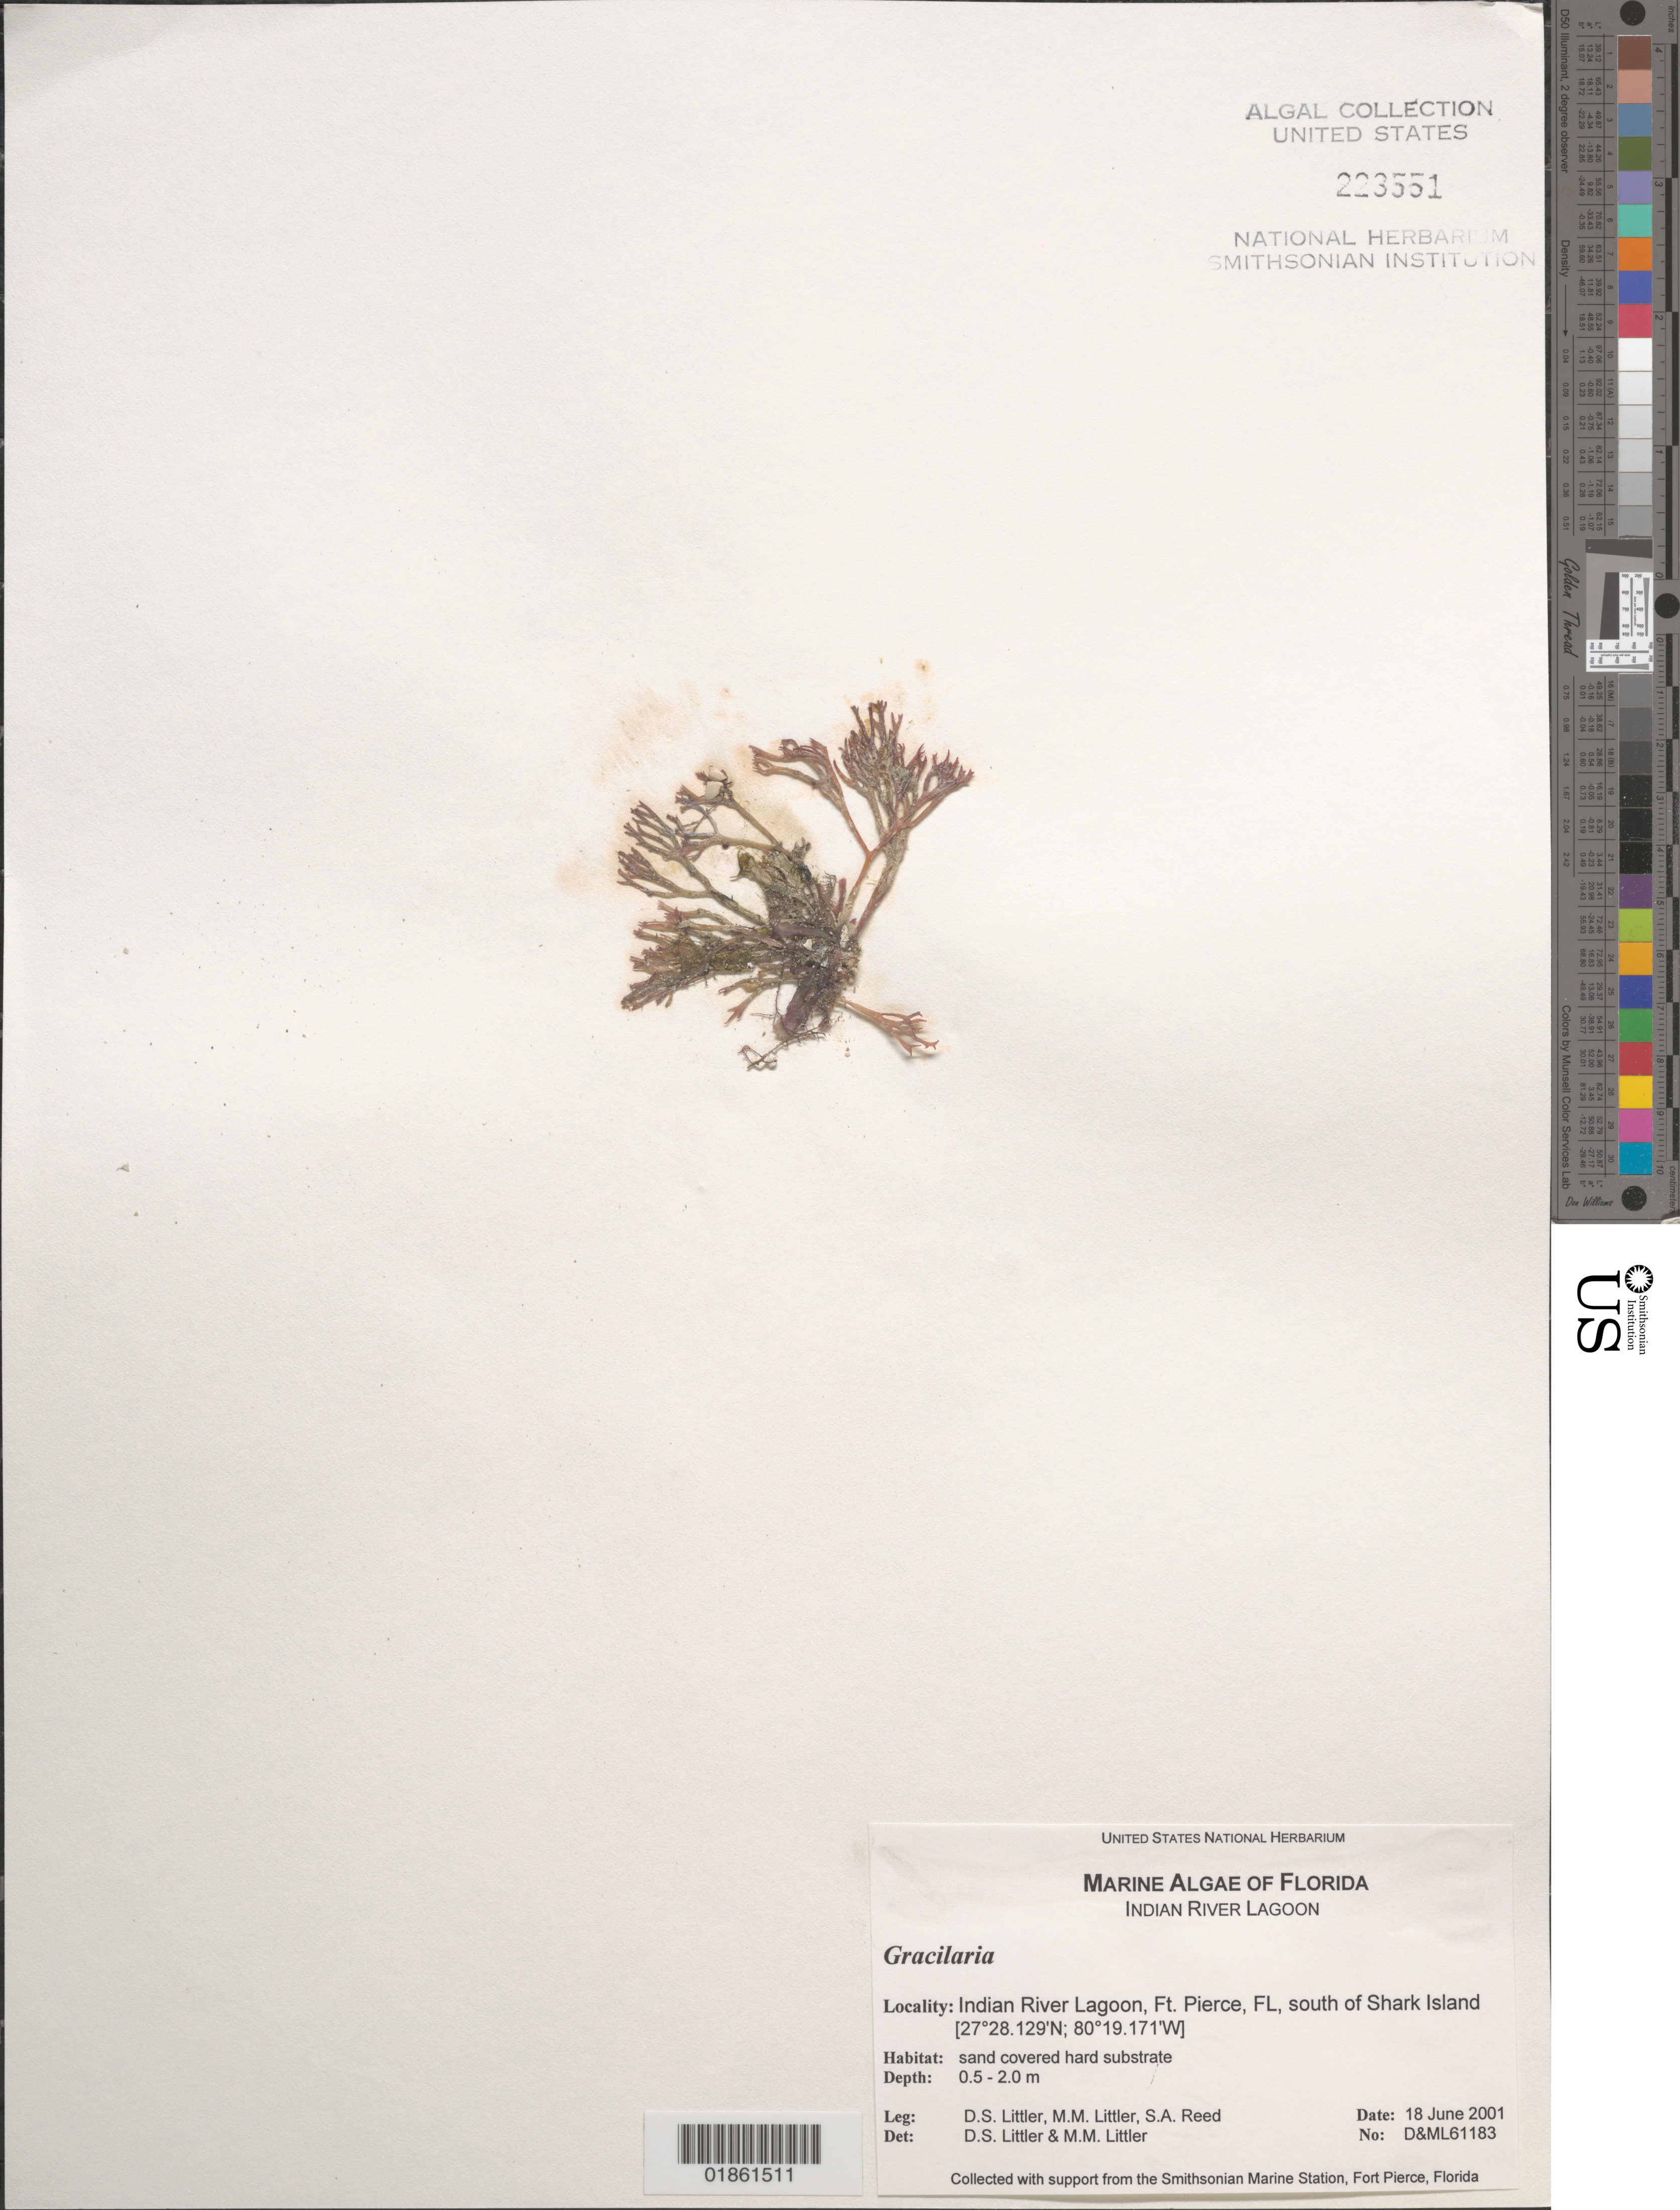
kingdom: Plantae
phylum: Rhodophyta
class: Florideophyceae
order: Gracilariales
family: Gracilariaceae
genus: Gracilaria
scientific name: Gracilaria sp.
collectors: D. S. Littler & S. Reed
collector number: D&ML61183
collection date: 2001-06-18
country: United States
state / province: Florida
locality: Indian River Lagoon, Ft. Pierce, south of Shark Island.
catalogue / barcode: US 223551